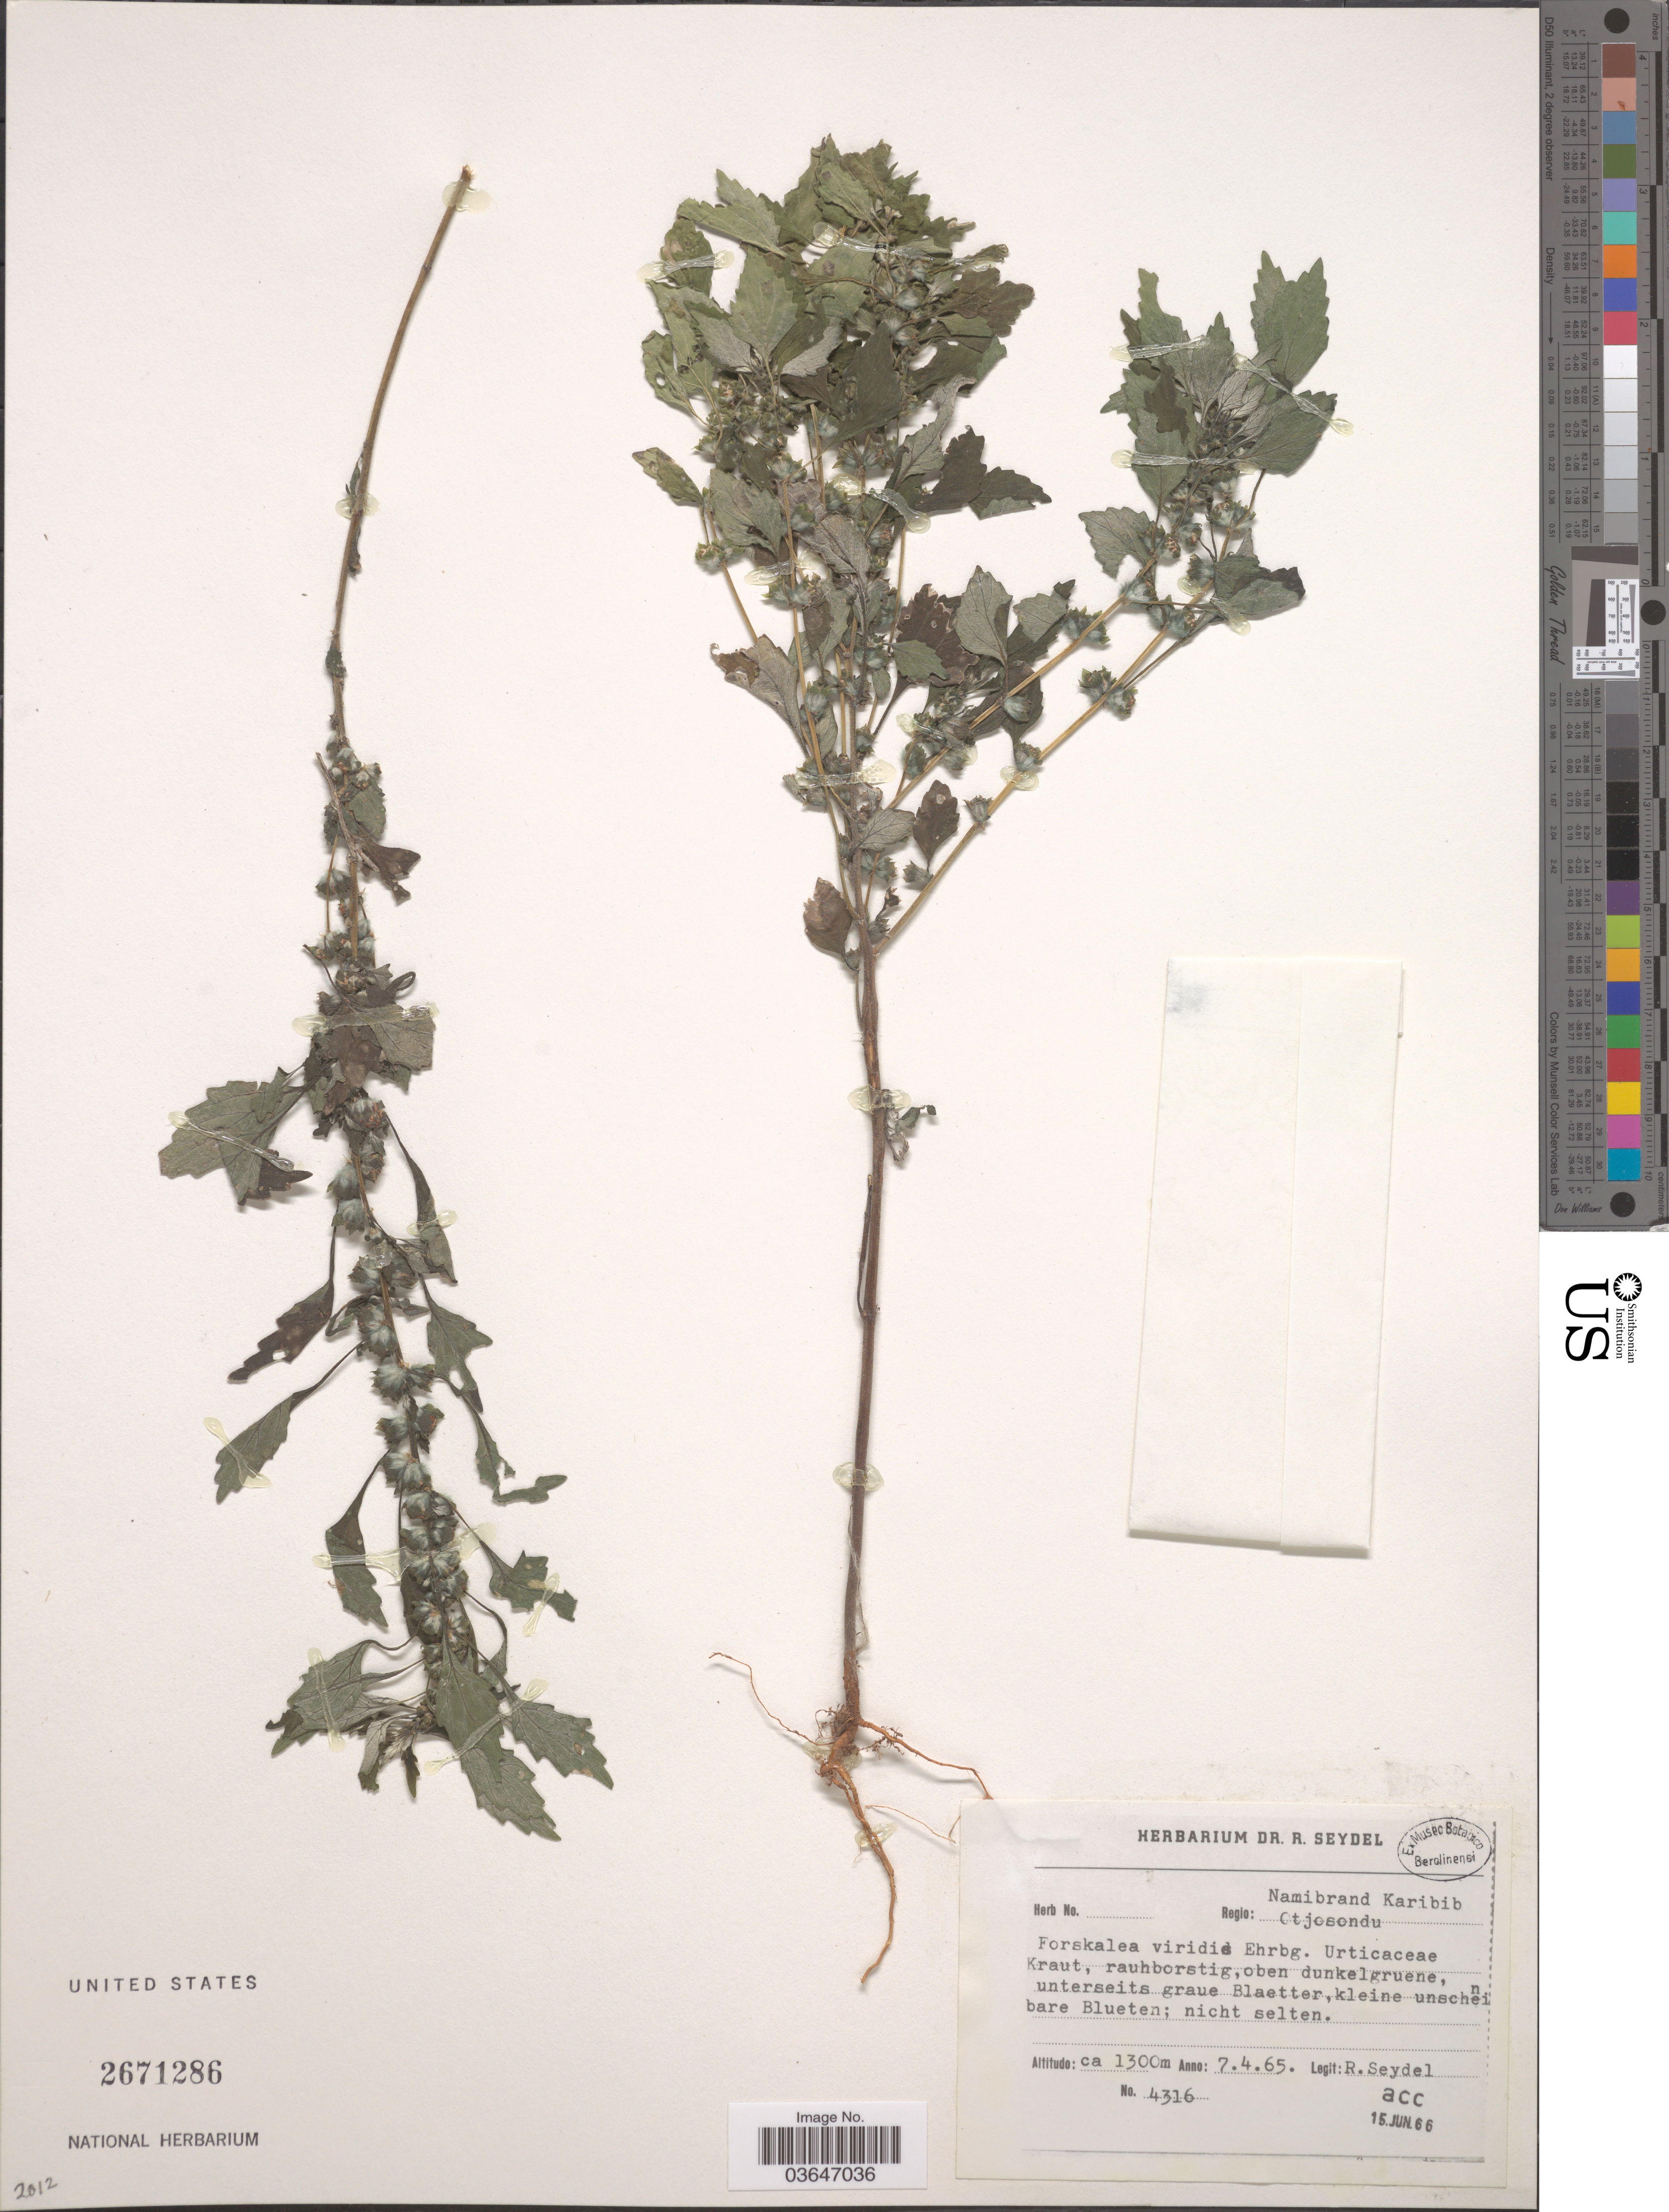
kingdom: Plantae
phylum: Tracheophyta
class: Magnoliopsida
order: Rosales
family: Urticaceae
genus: Forsskaolea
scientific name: Forsskaolea viridis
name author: Ehrenb. ex Desf.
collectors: R. Seydel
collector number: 4316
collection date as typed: Transcribed d/m/y: 7/4/65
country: Namibia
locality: Regio: Namibrand Karibib Otjosondu.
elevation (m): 1300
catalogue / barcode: US 2671286